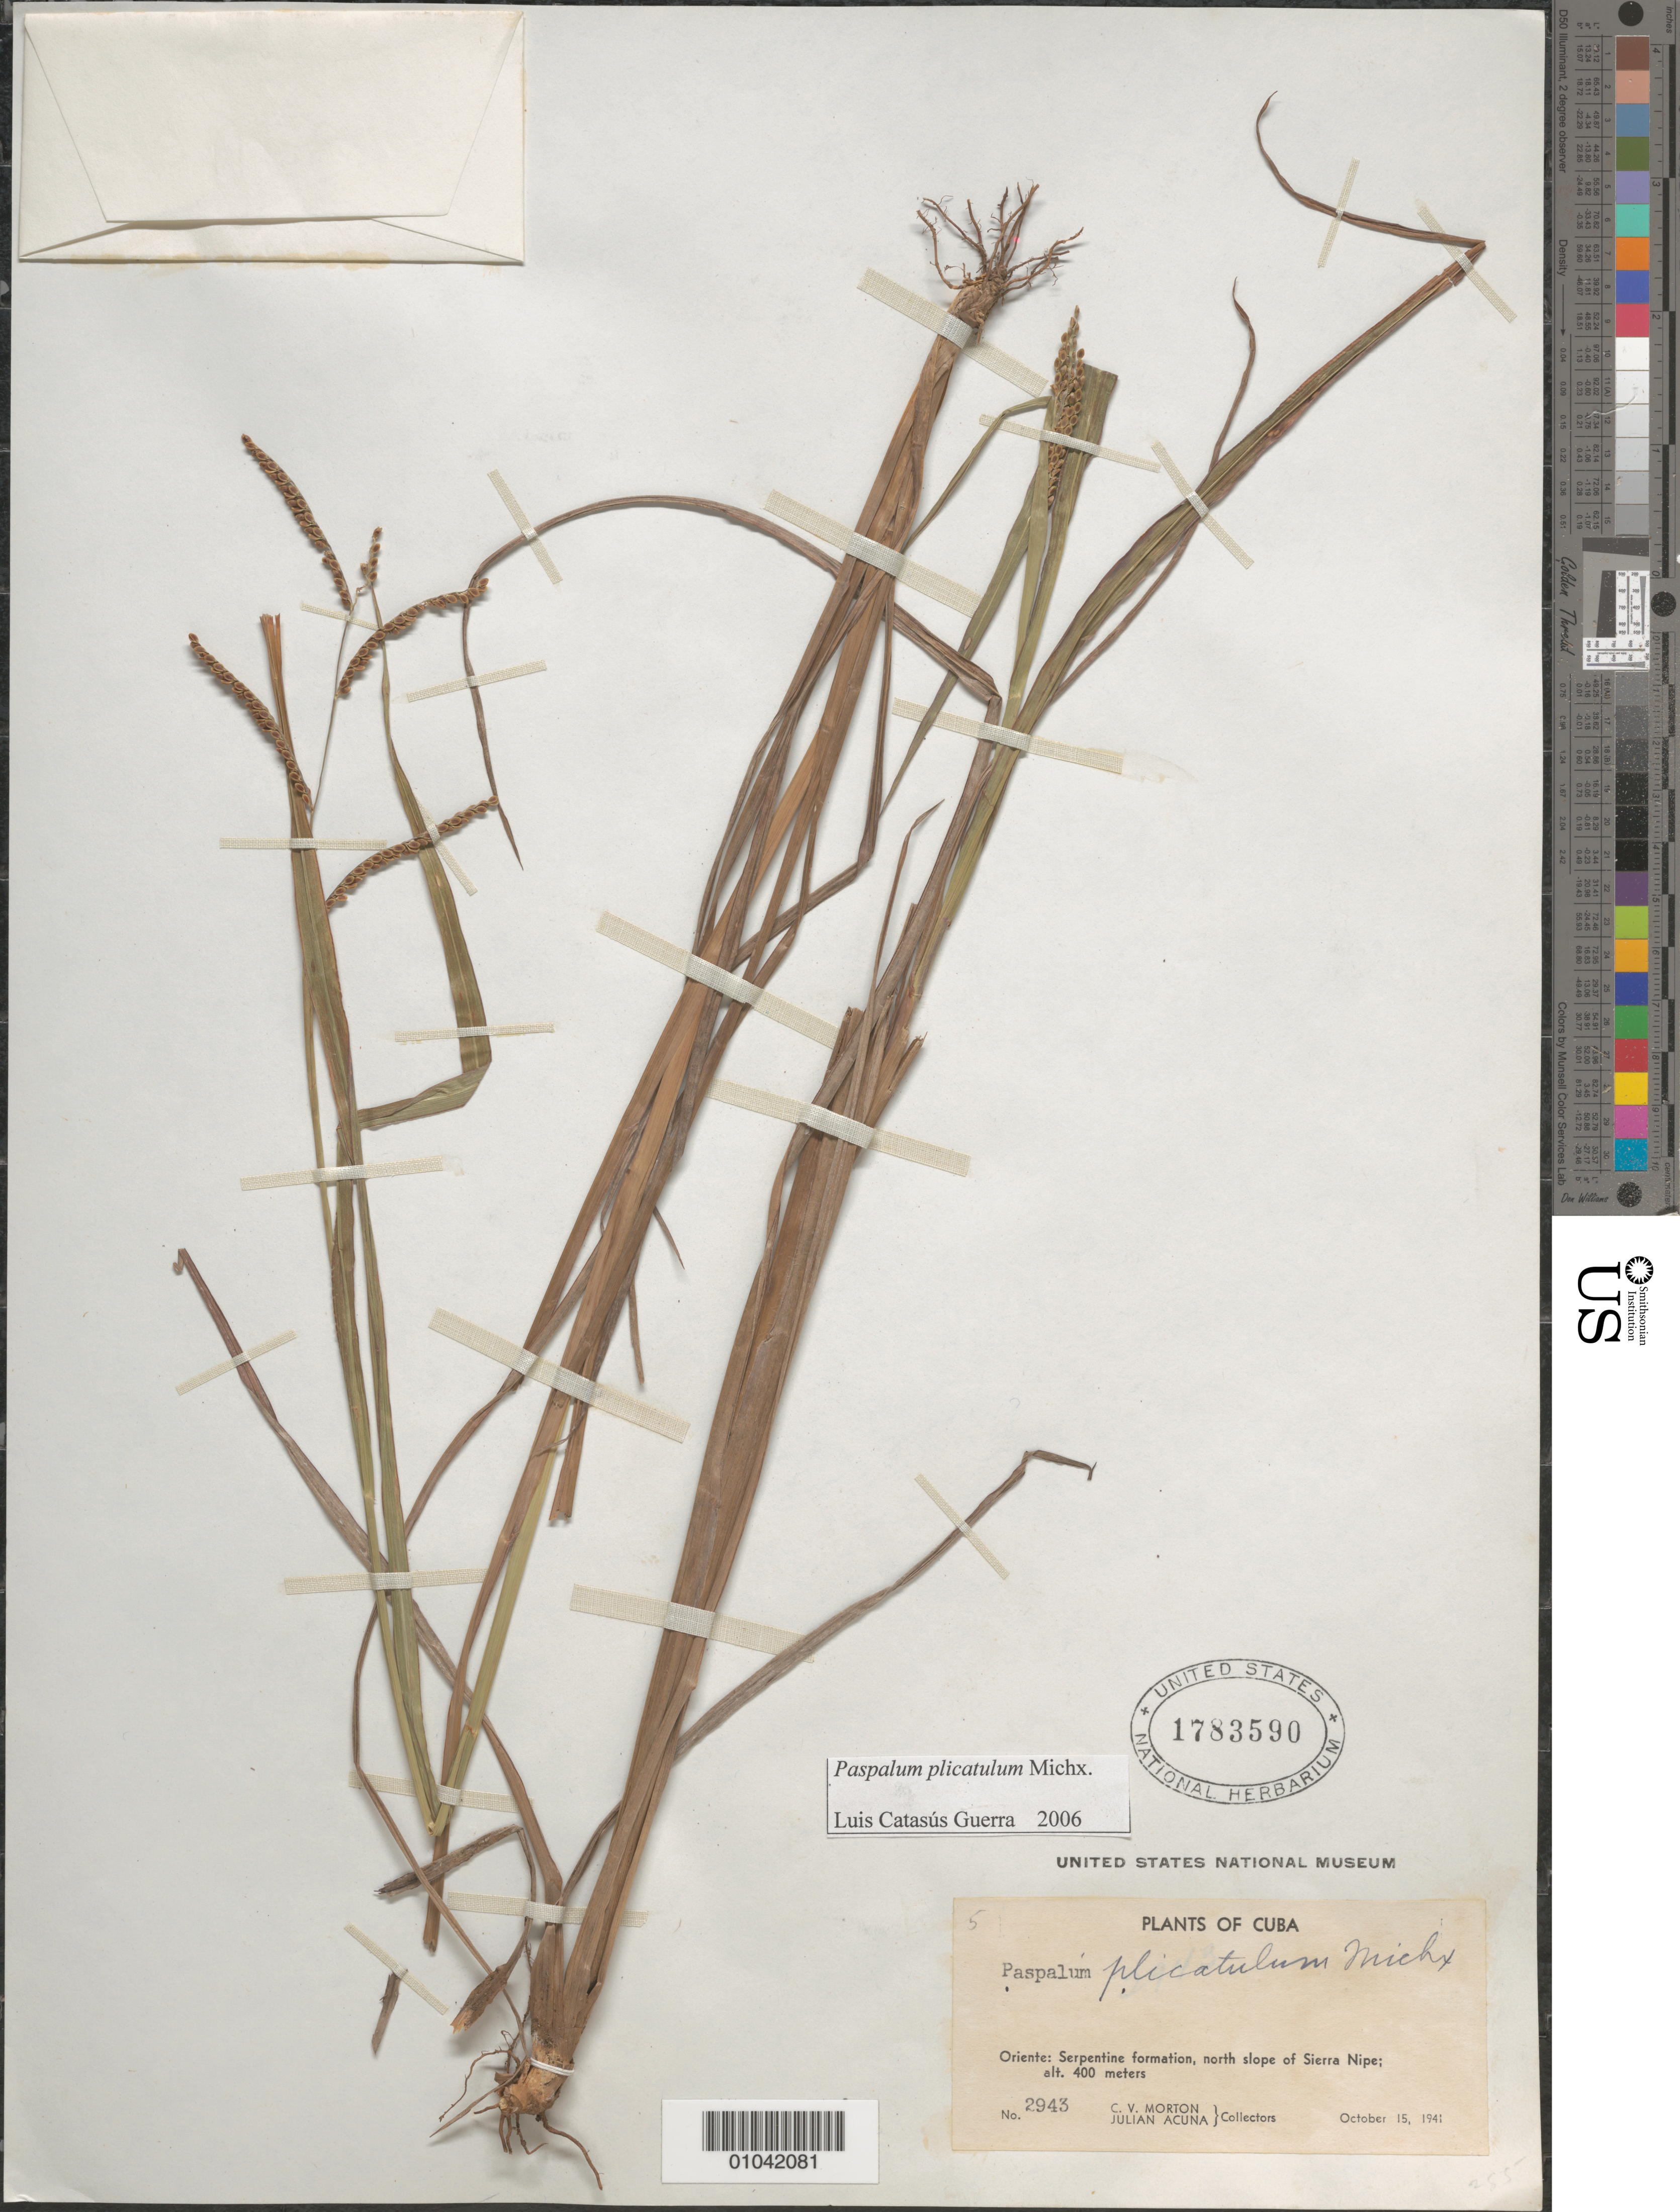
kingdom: Plantae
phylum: Tracheophyta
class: Liliopsida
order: Poales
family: Poaceae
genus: Paspalum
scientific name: Paspalum plicatulum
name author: Michx.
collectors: C. V. Morton & J. Acuña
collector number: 2943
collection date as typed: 15 Oct 1941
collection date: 1941-10-15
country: Cuba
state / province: Holguín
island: Cuba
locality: N slope of Sierra Nipe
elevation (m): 400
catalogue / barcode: US 1783590